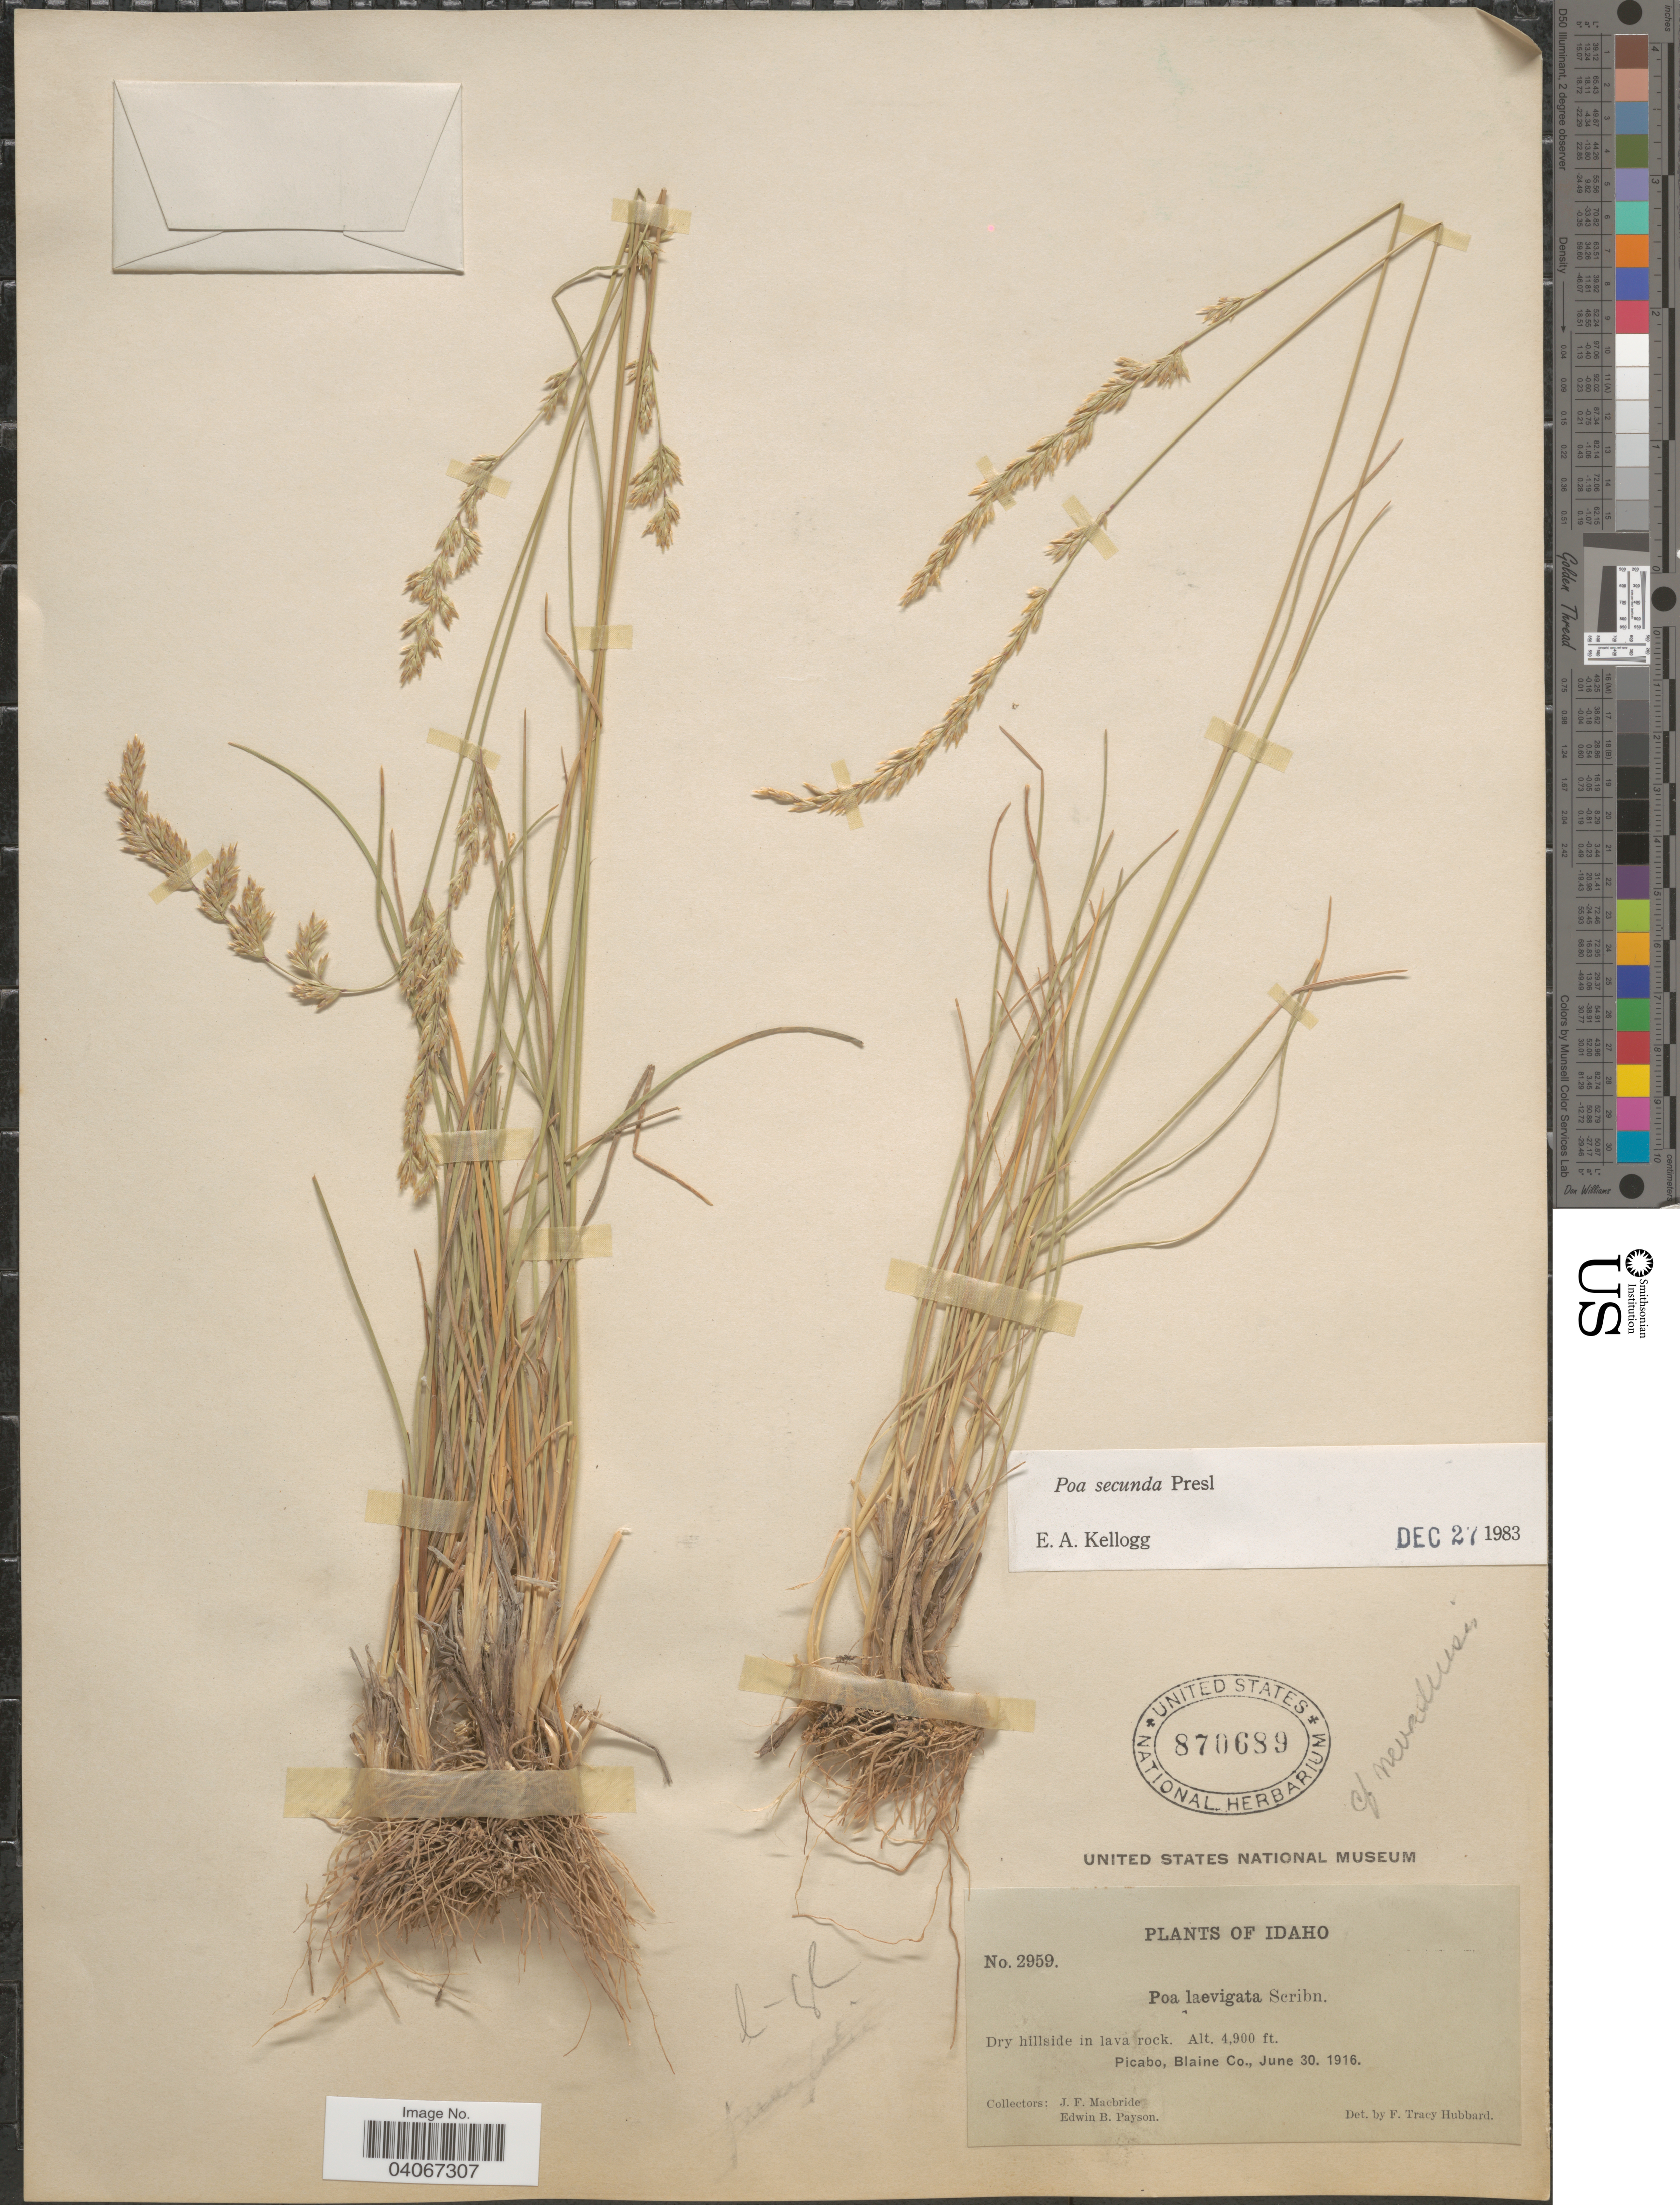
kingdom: Plantae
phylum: Tracheophyta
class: Liliopsida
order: Poales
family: Poaceae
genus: Poa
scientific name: Poa secunda subsp. secunda var. secunda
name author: J. Presl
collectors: J. F. Macbride & E. B. Payson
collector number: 2959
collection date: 1916-06-30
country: United States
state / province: Idaho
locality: Picabo, Blaine Co.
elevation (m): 1494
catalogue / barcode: US 870689